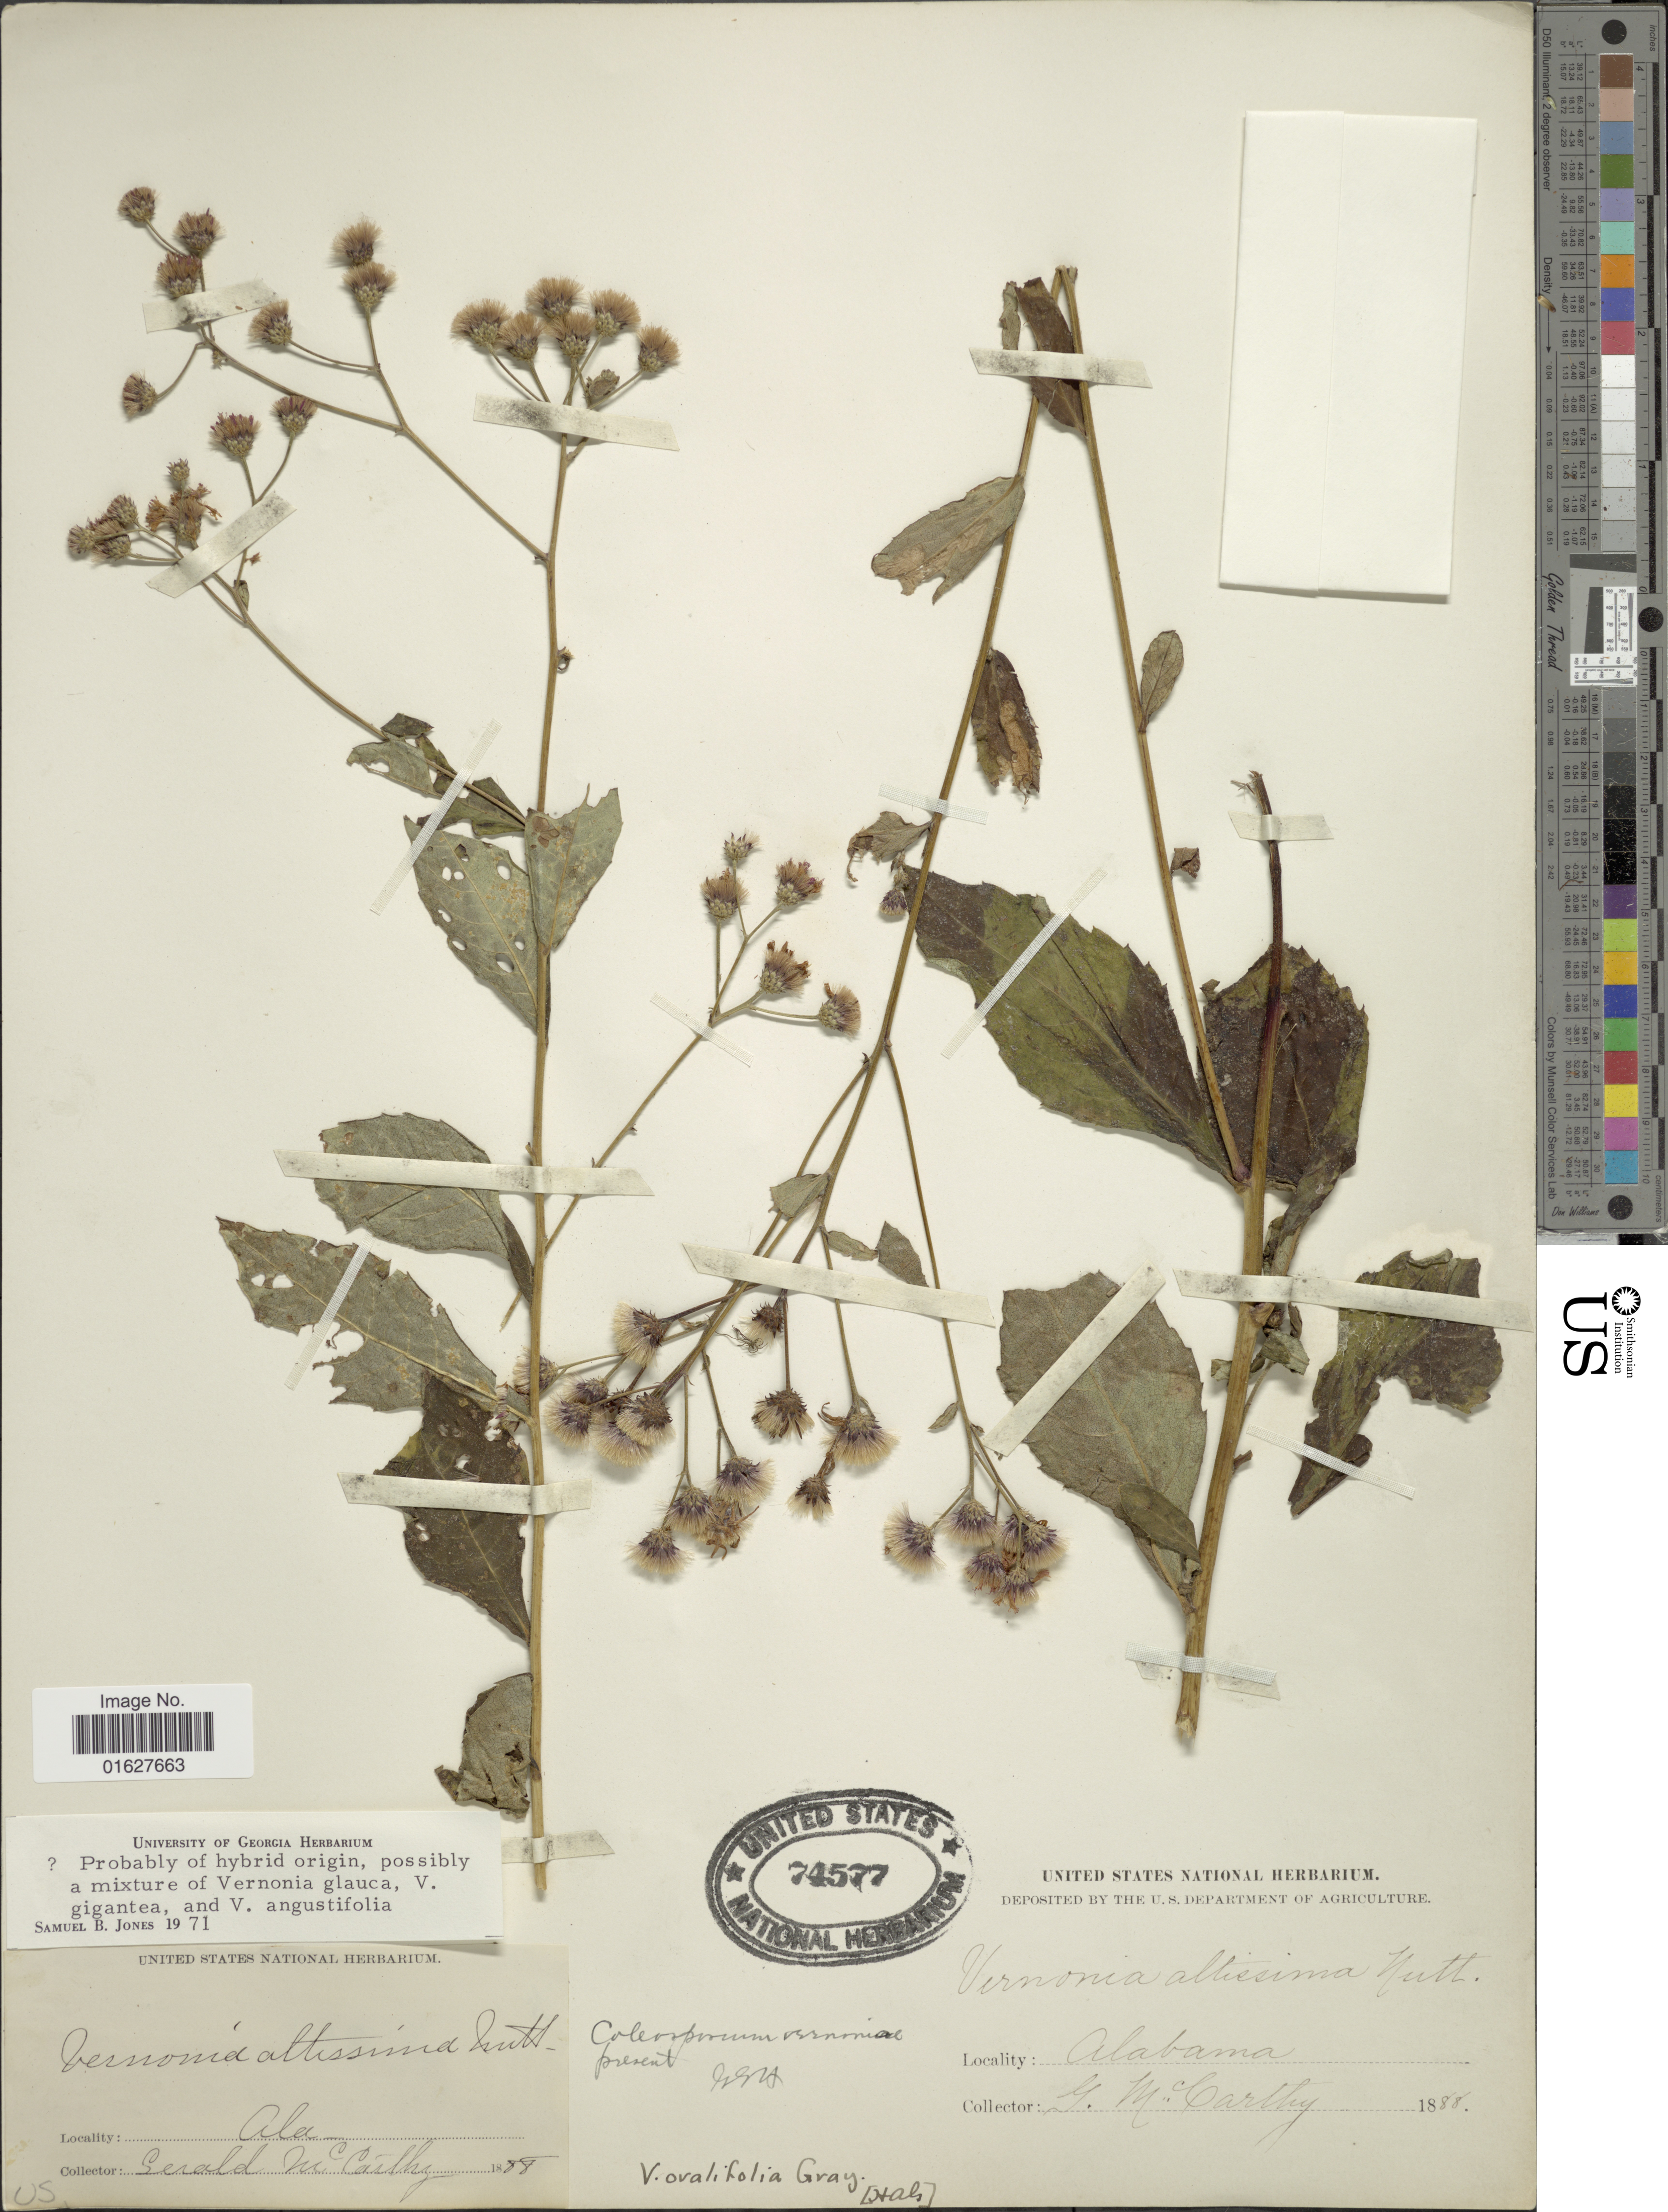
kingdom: Plantae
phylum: Tracheophyta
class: Magnoliopsida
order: Asterales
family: Asteraceae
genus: Vernonia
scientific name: Vernonia sp.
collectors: M. McCarthy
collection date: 1888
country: United States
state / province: Alabama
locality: Ala. Alabama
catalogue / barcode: US 74577